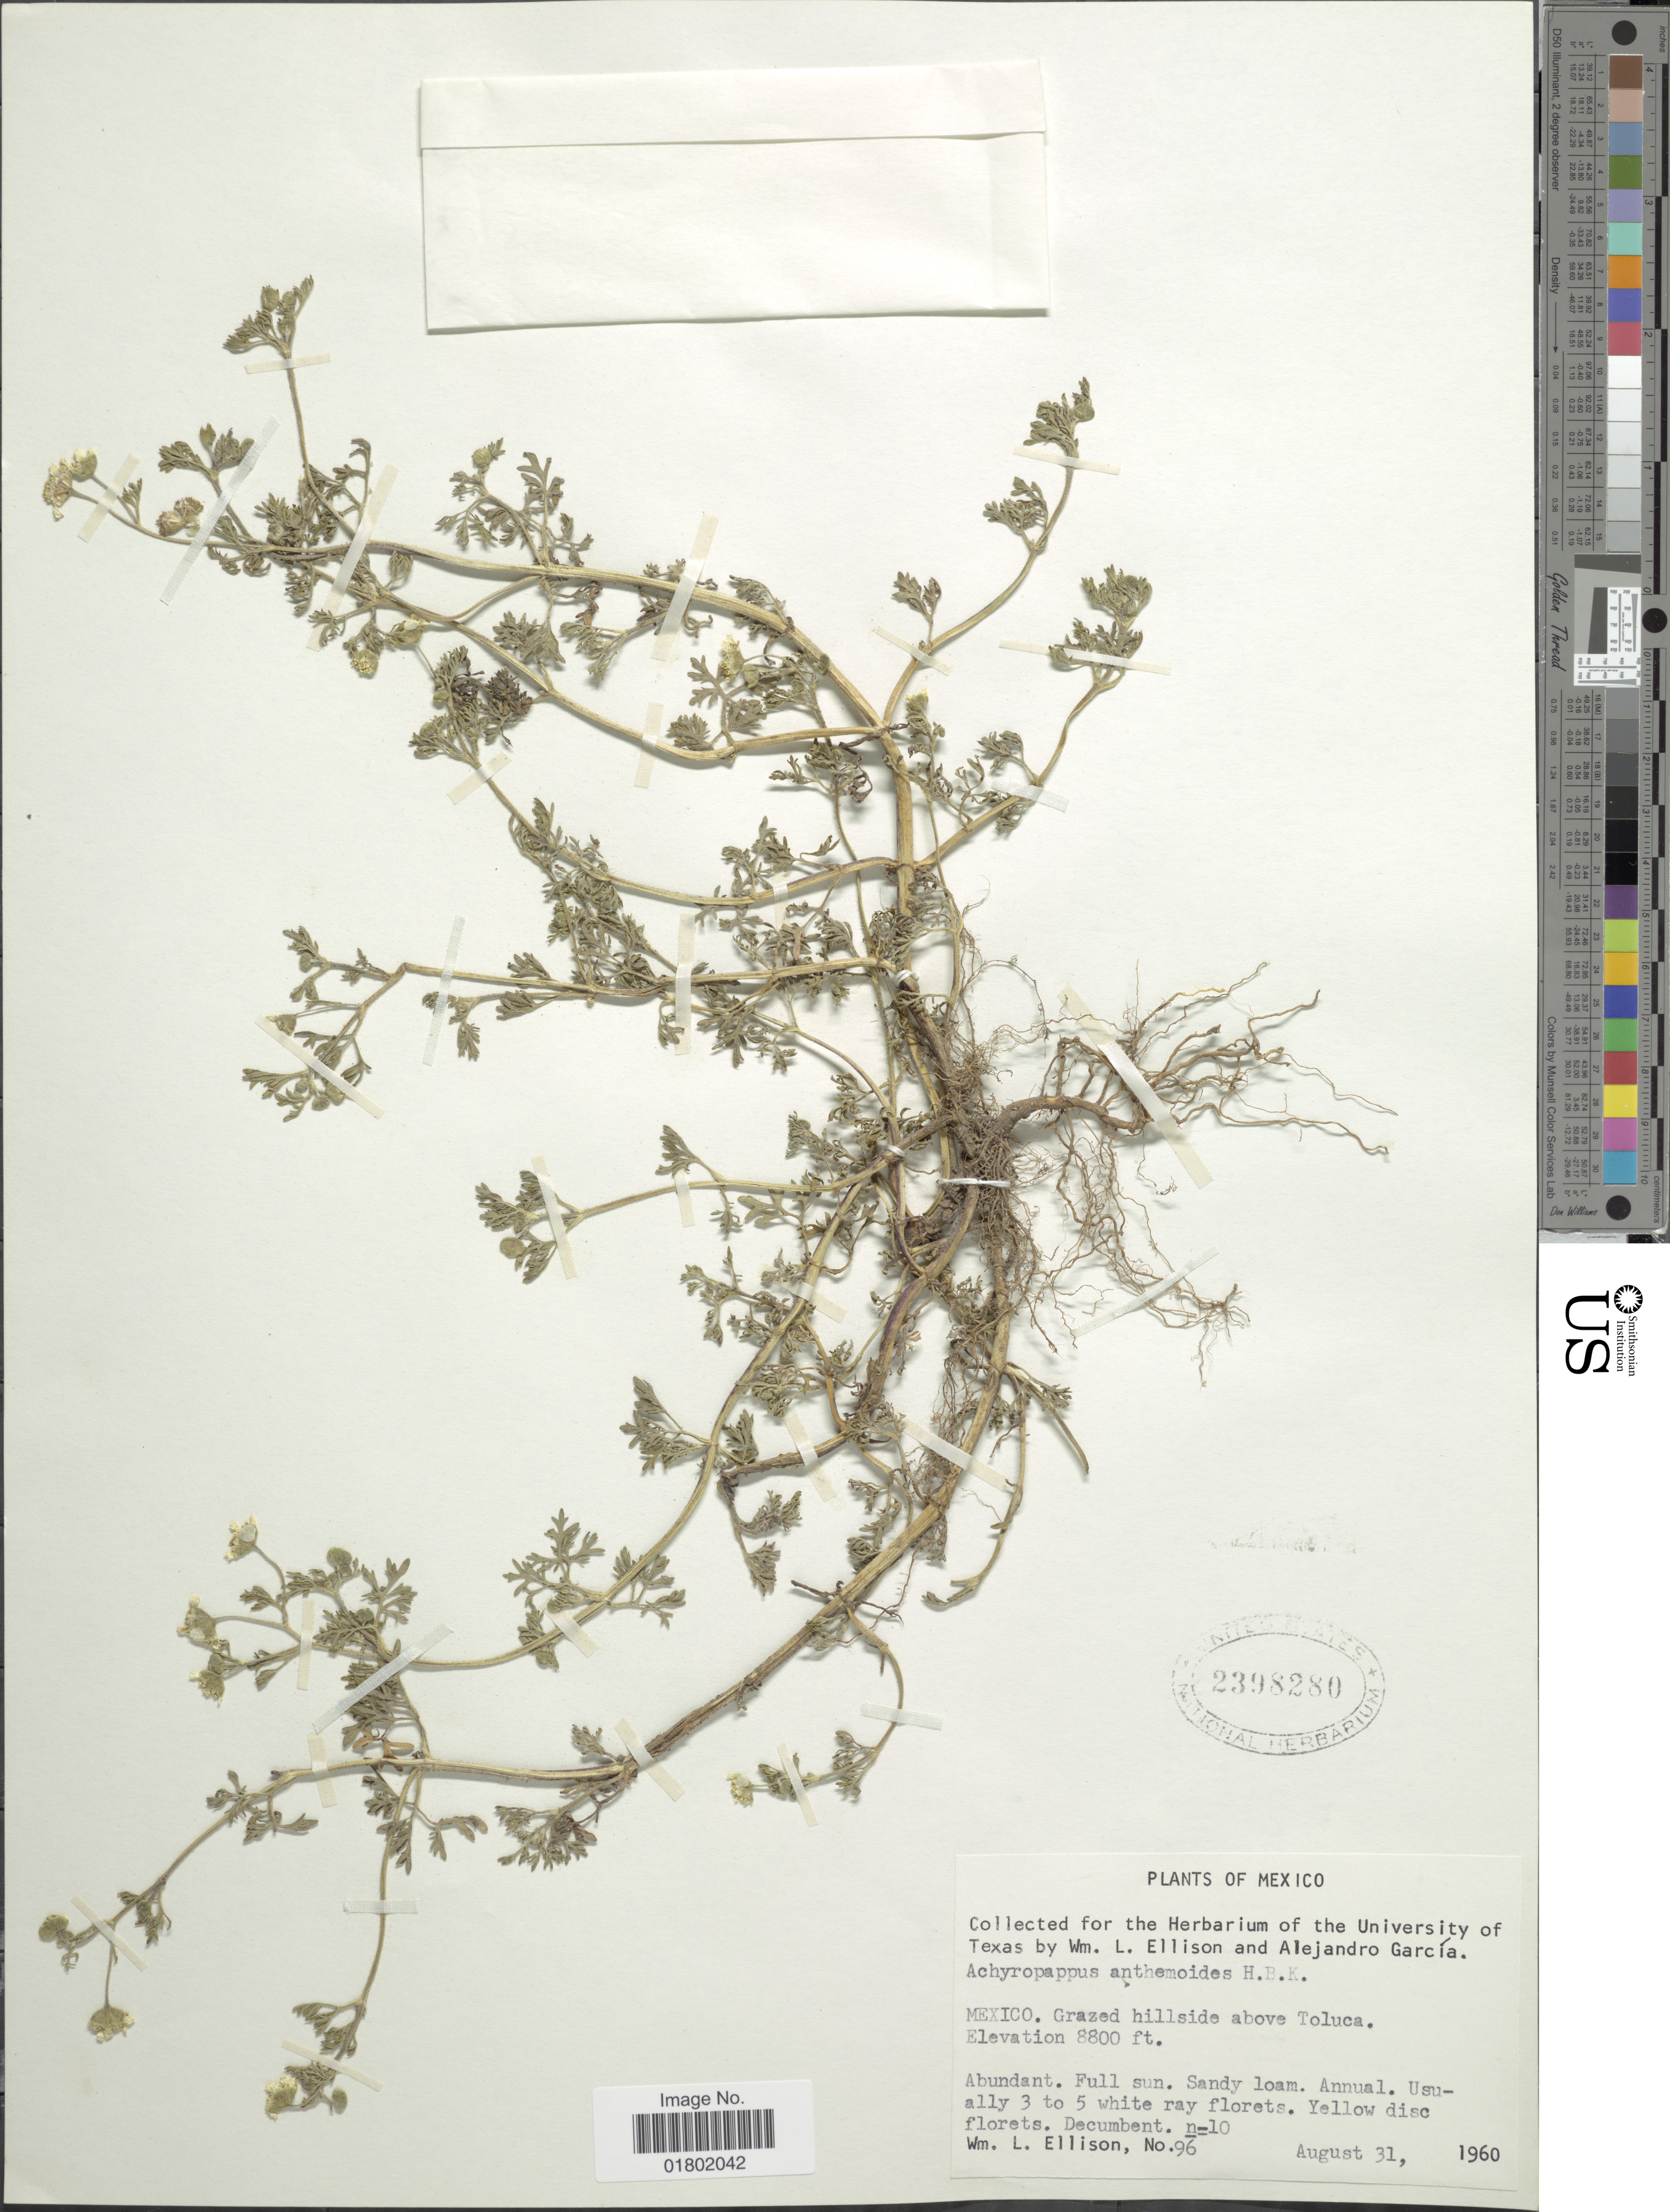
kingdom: Plantae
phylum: Tracheophyta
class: Magnoliopsida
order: Asterales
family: Asteraceae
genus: Bahia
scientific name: Bahia anthemoides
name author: (Kunth) A. Gray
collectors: W. L. Ellison & A. García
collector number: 96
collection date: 1960-08-31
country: Mexico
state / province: México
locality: Above Toluca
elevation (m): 2682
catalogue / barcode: US 2398280